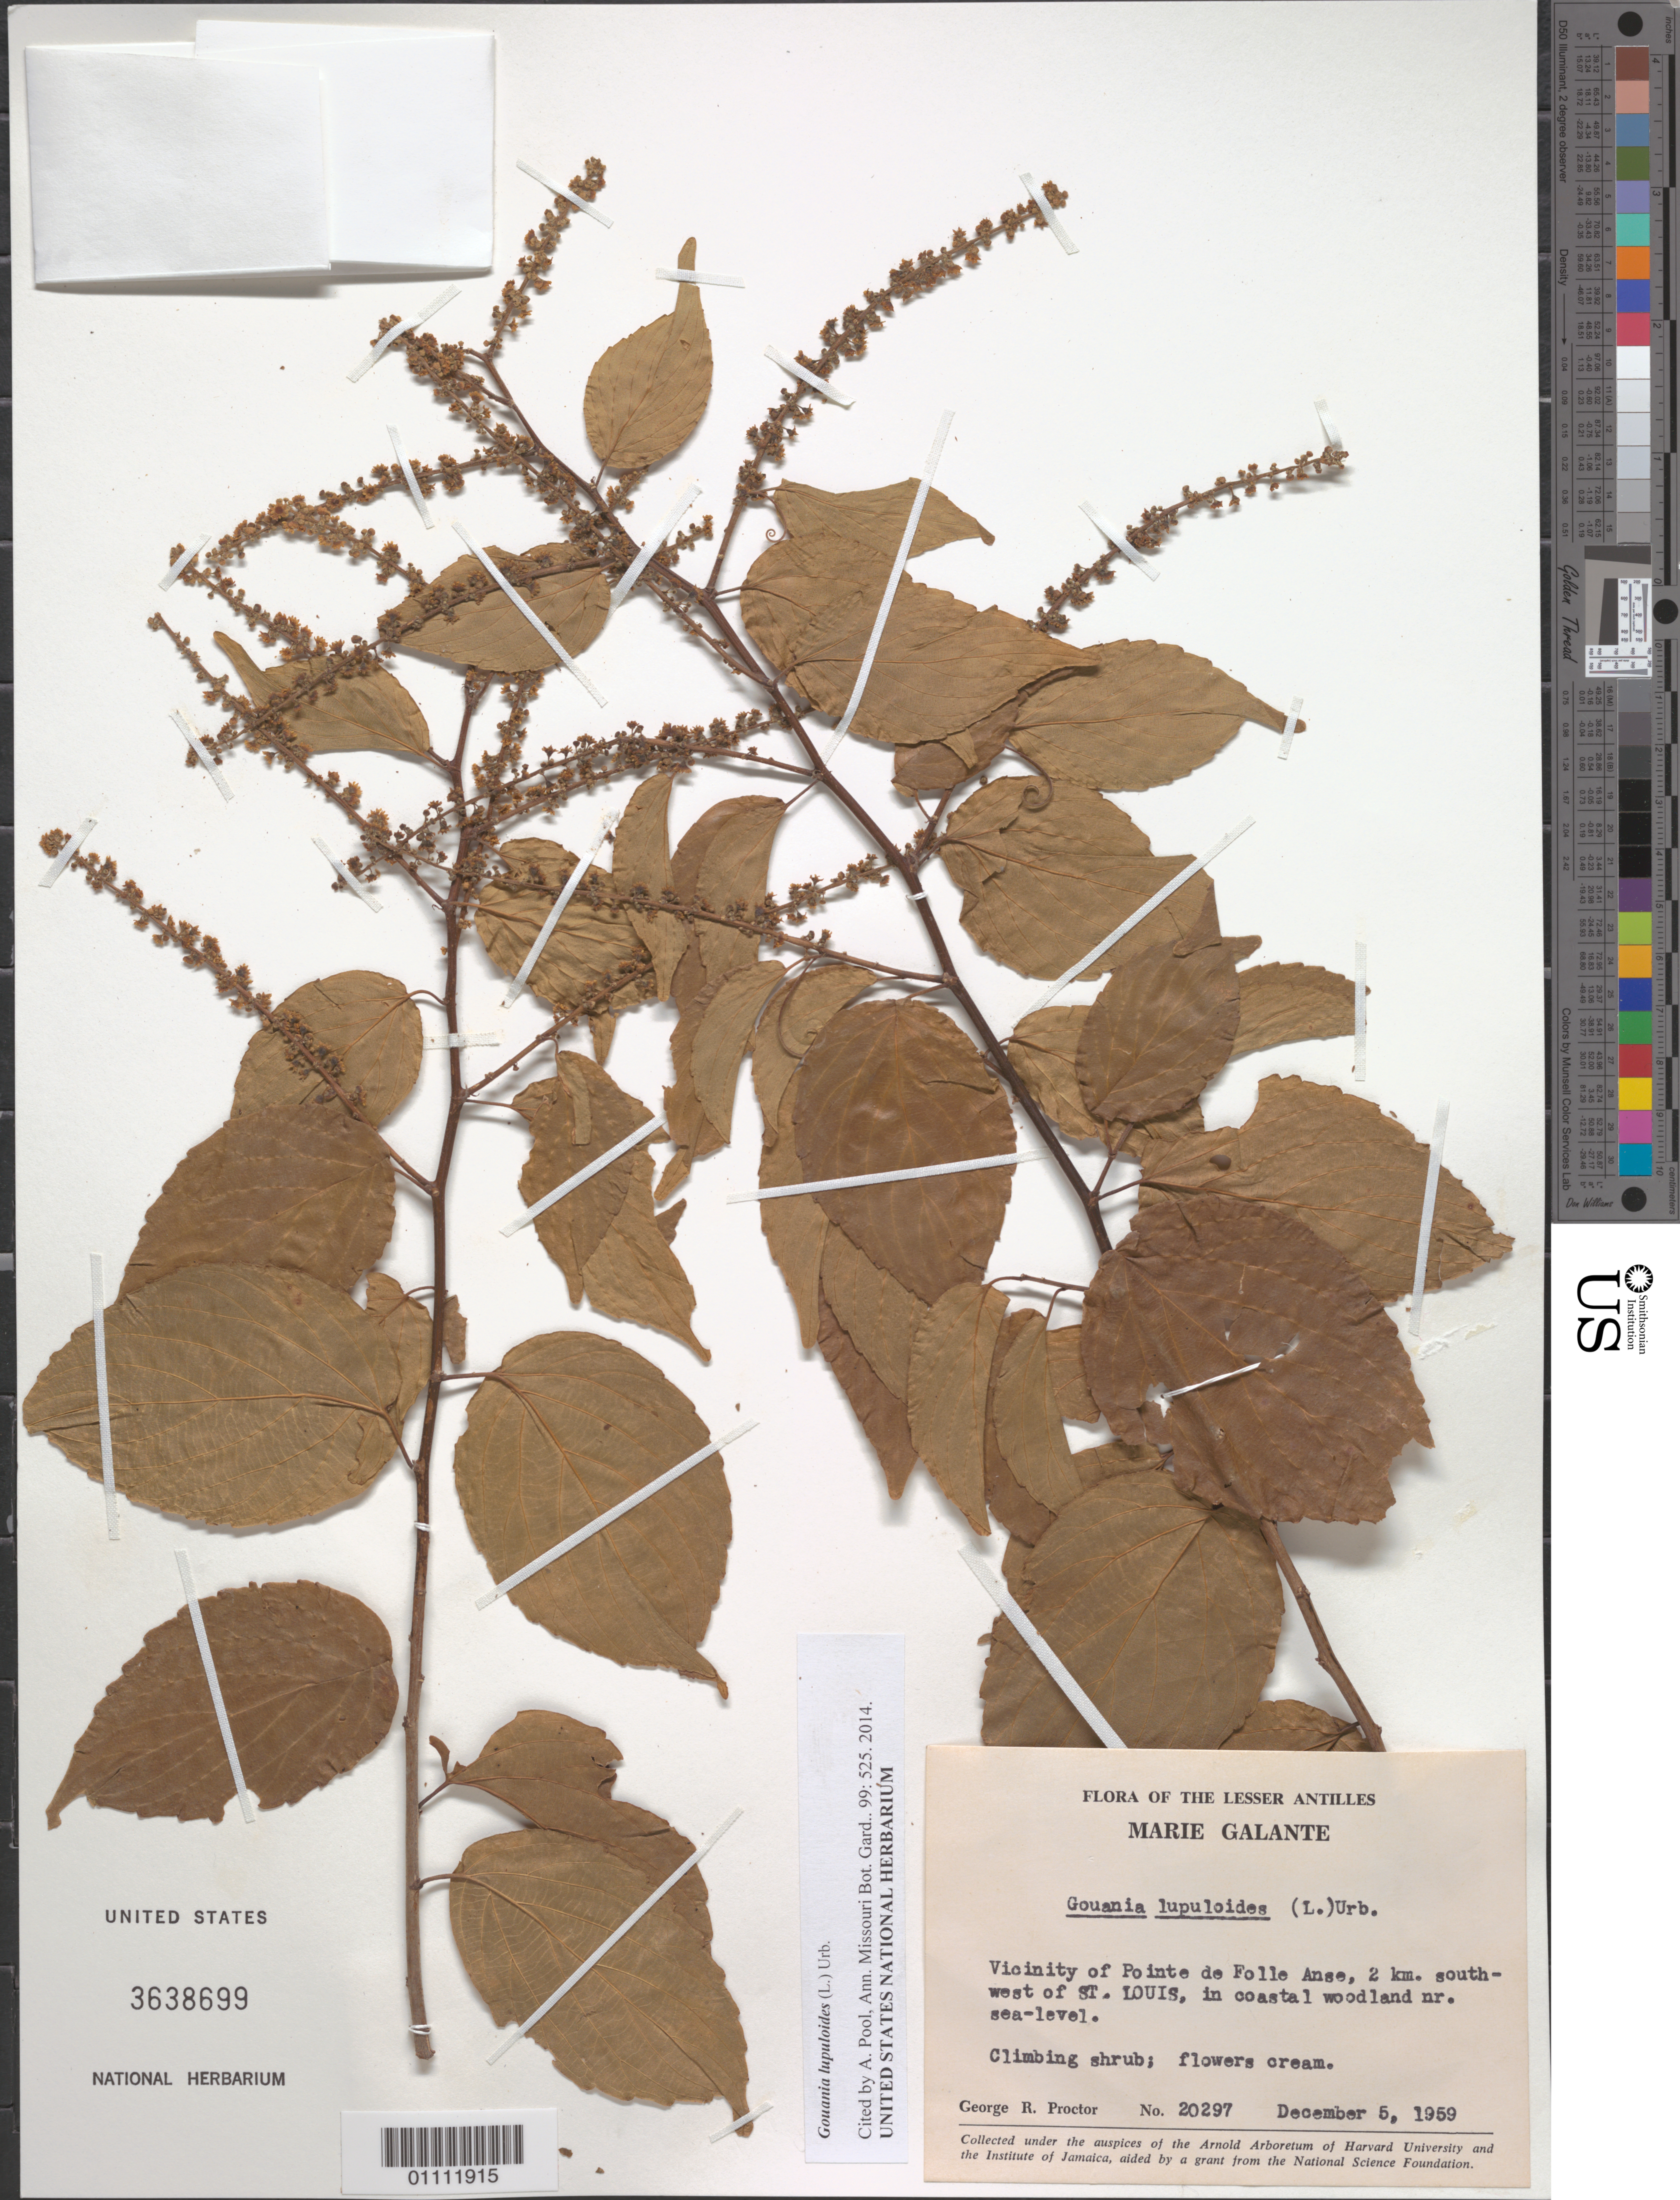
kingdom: Plantae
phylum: Tracheophyta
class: Magnoliopsida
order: Rosales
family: Rhamnaceae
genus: Gouania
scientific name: Gouania lupuloides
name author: (L.) Urb.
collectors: G. R. Proctor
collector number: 20297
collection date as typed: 05 Dec 1959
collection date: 1959-12-05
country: Guadeloupe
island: Marie Galante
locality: Pointe de Folle Anse vicinity, 2 km SW of St. Louis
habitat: In coastal woodland near sea level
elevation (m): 0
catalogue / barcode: US 3638699